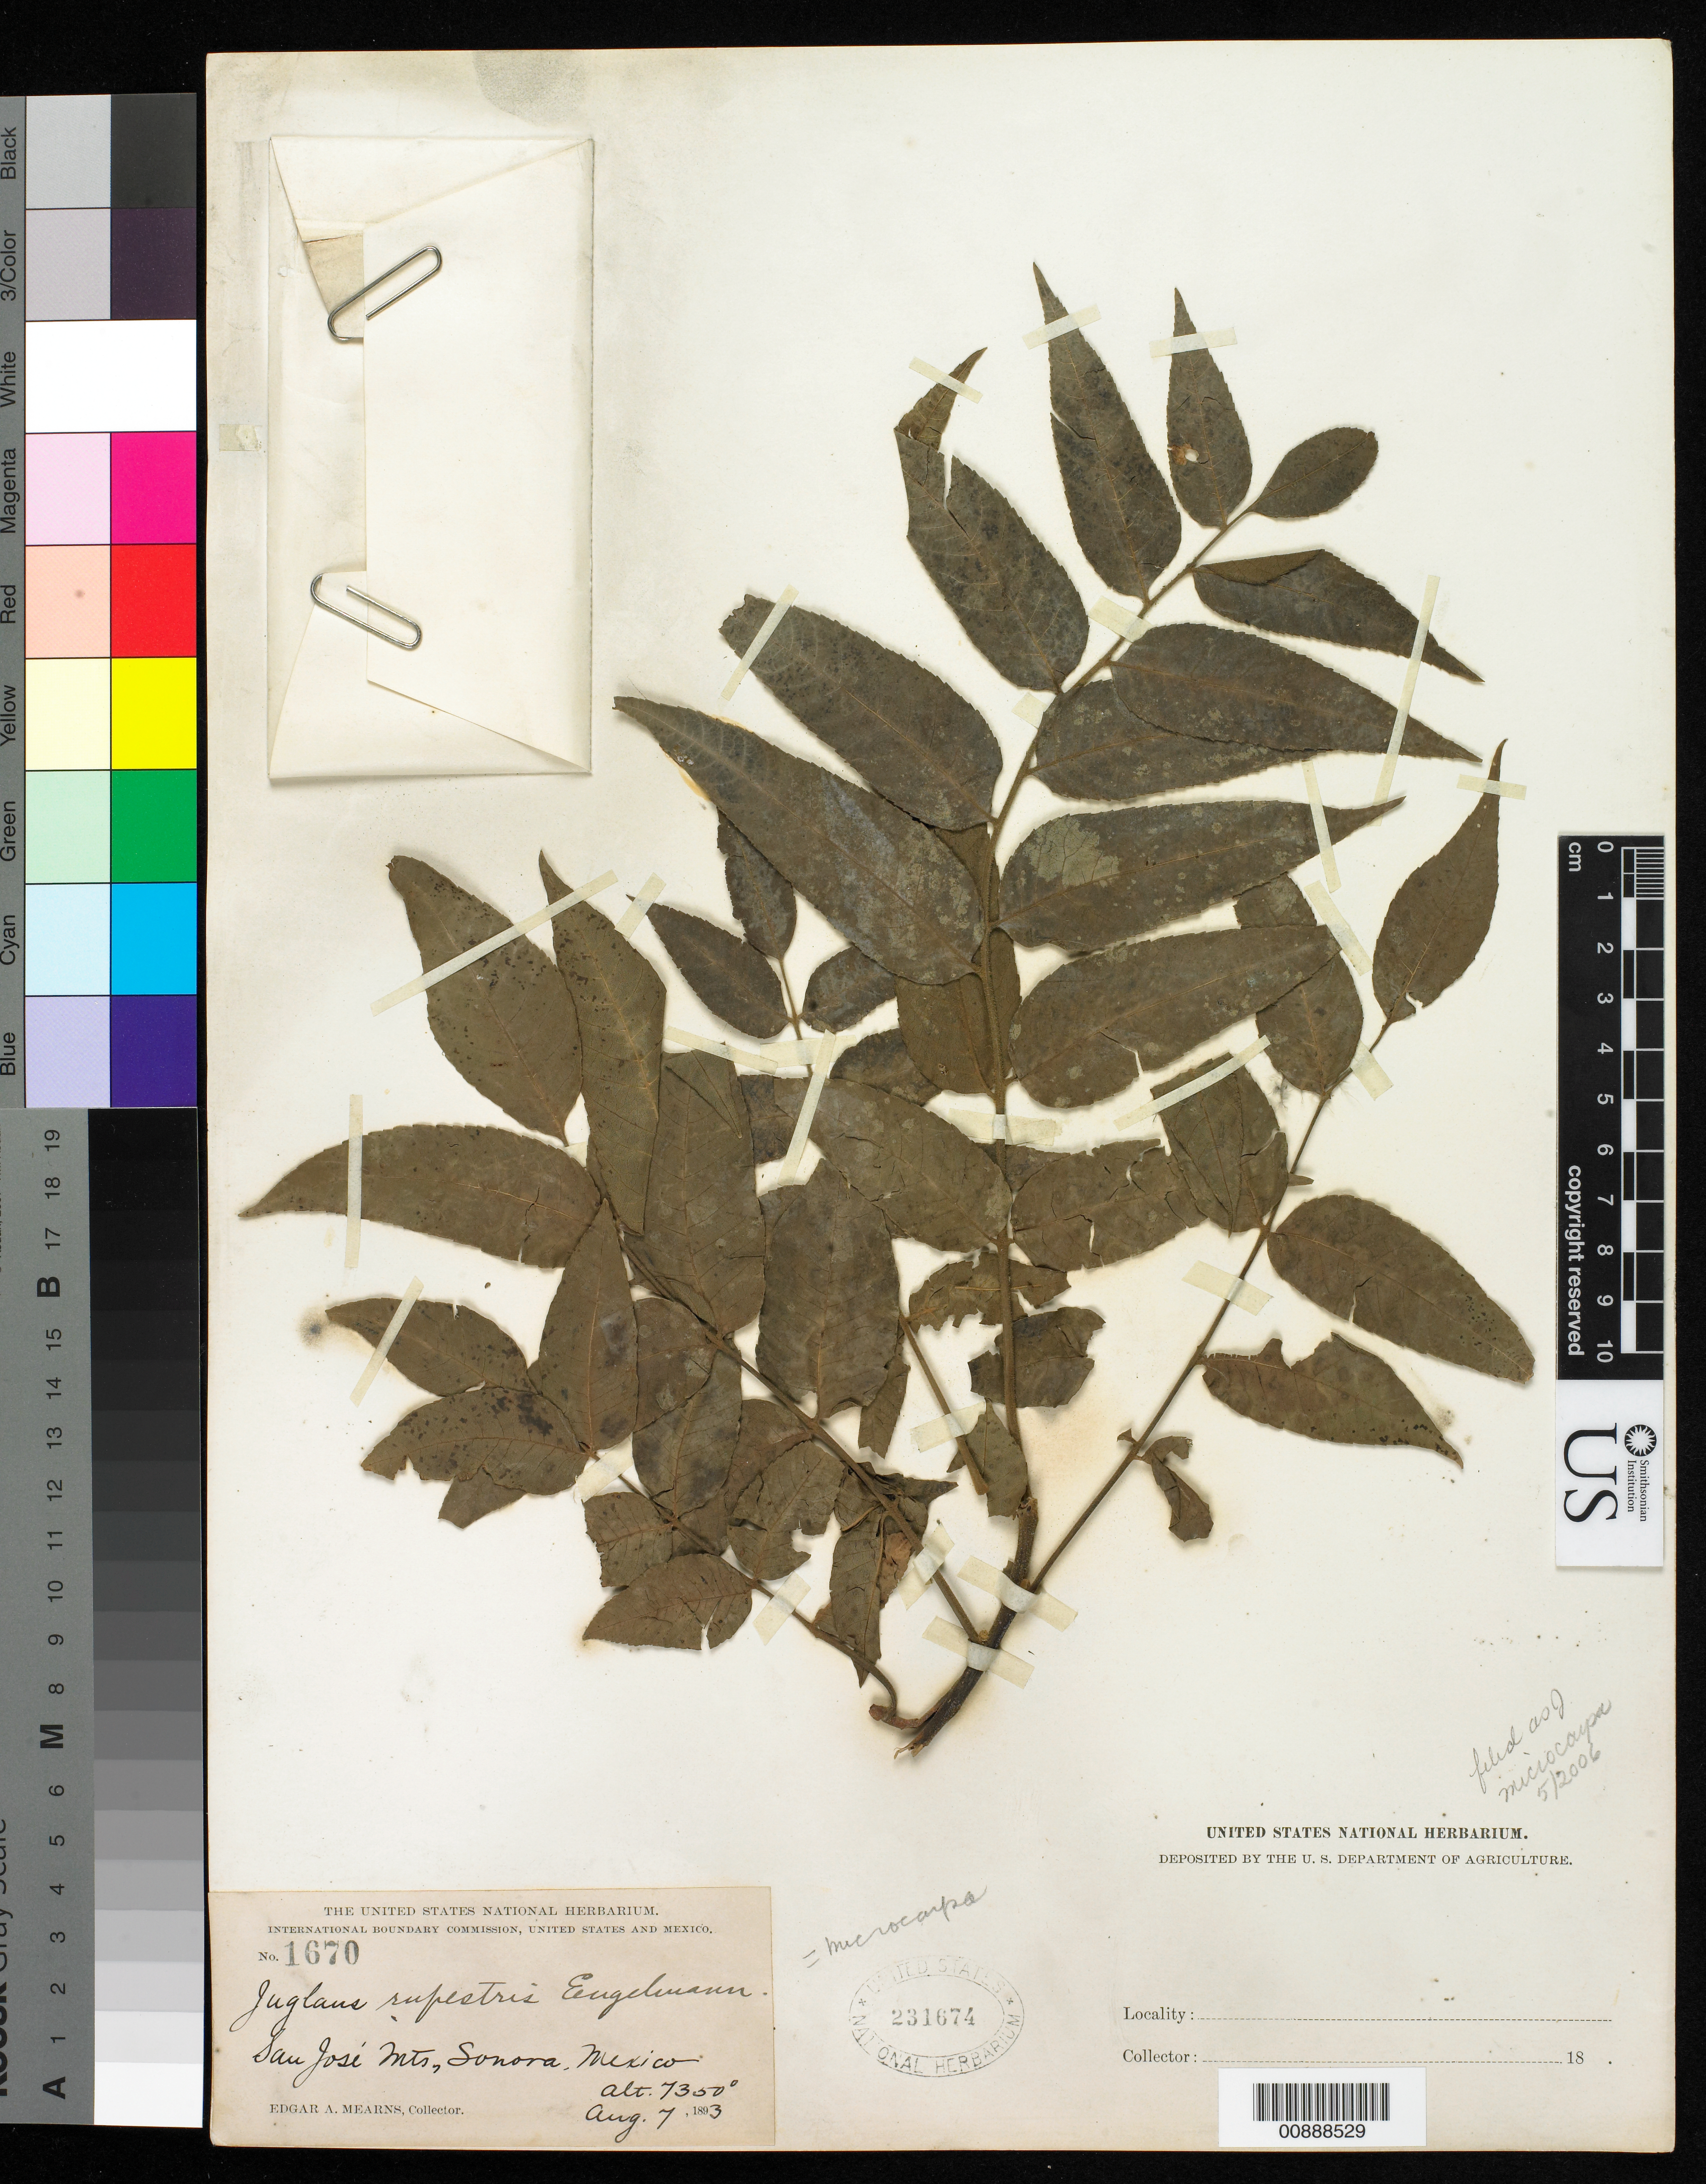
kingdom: Plantae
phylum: Tracheophyta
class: Magnoliopsida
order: Fagales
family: Juglandaceae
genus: Juglans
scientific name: Juglans microcarpa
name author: Berland. in Berland. & Chovell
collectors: E. A. Mearns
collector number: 1670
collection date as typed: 07 Aug 1893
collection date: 1893-08-07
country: Mexico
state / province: Sonora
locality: San José Mts., Sonora.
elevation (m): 2240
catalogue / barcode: US 231674